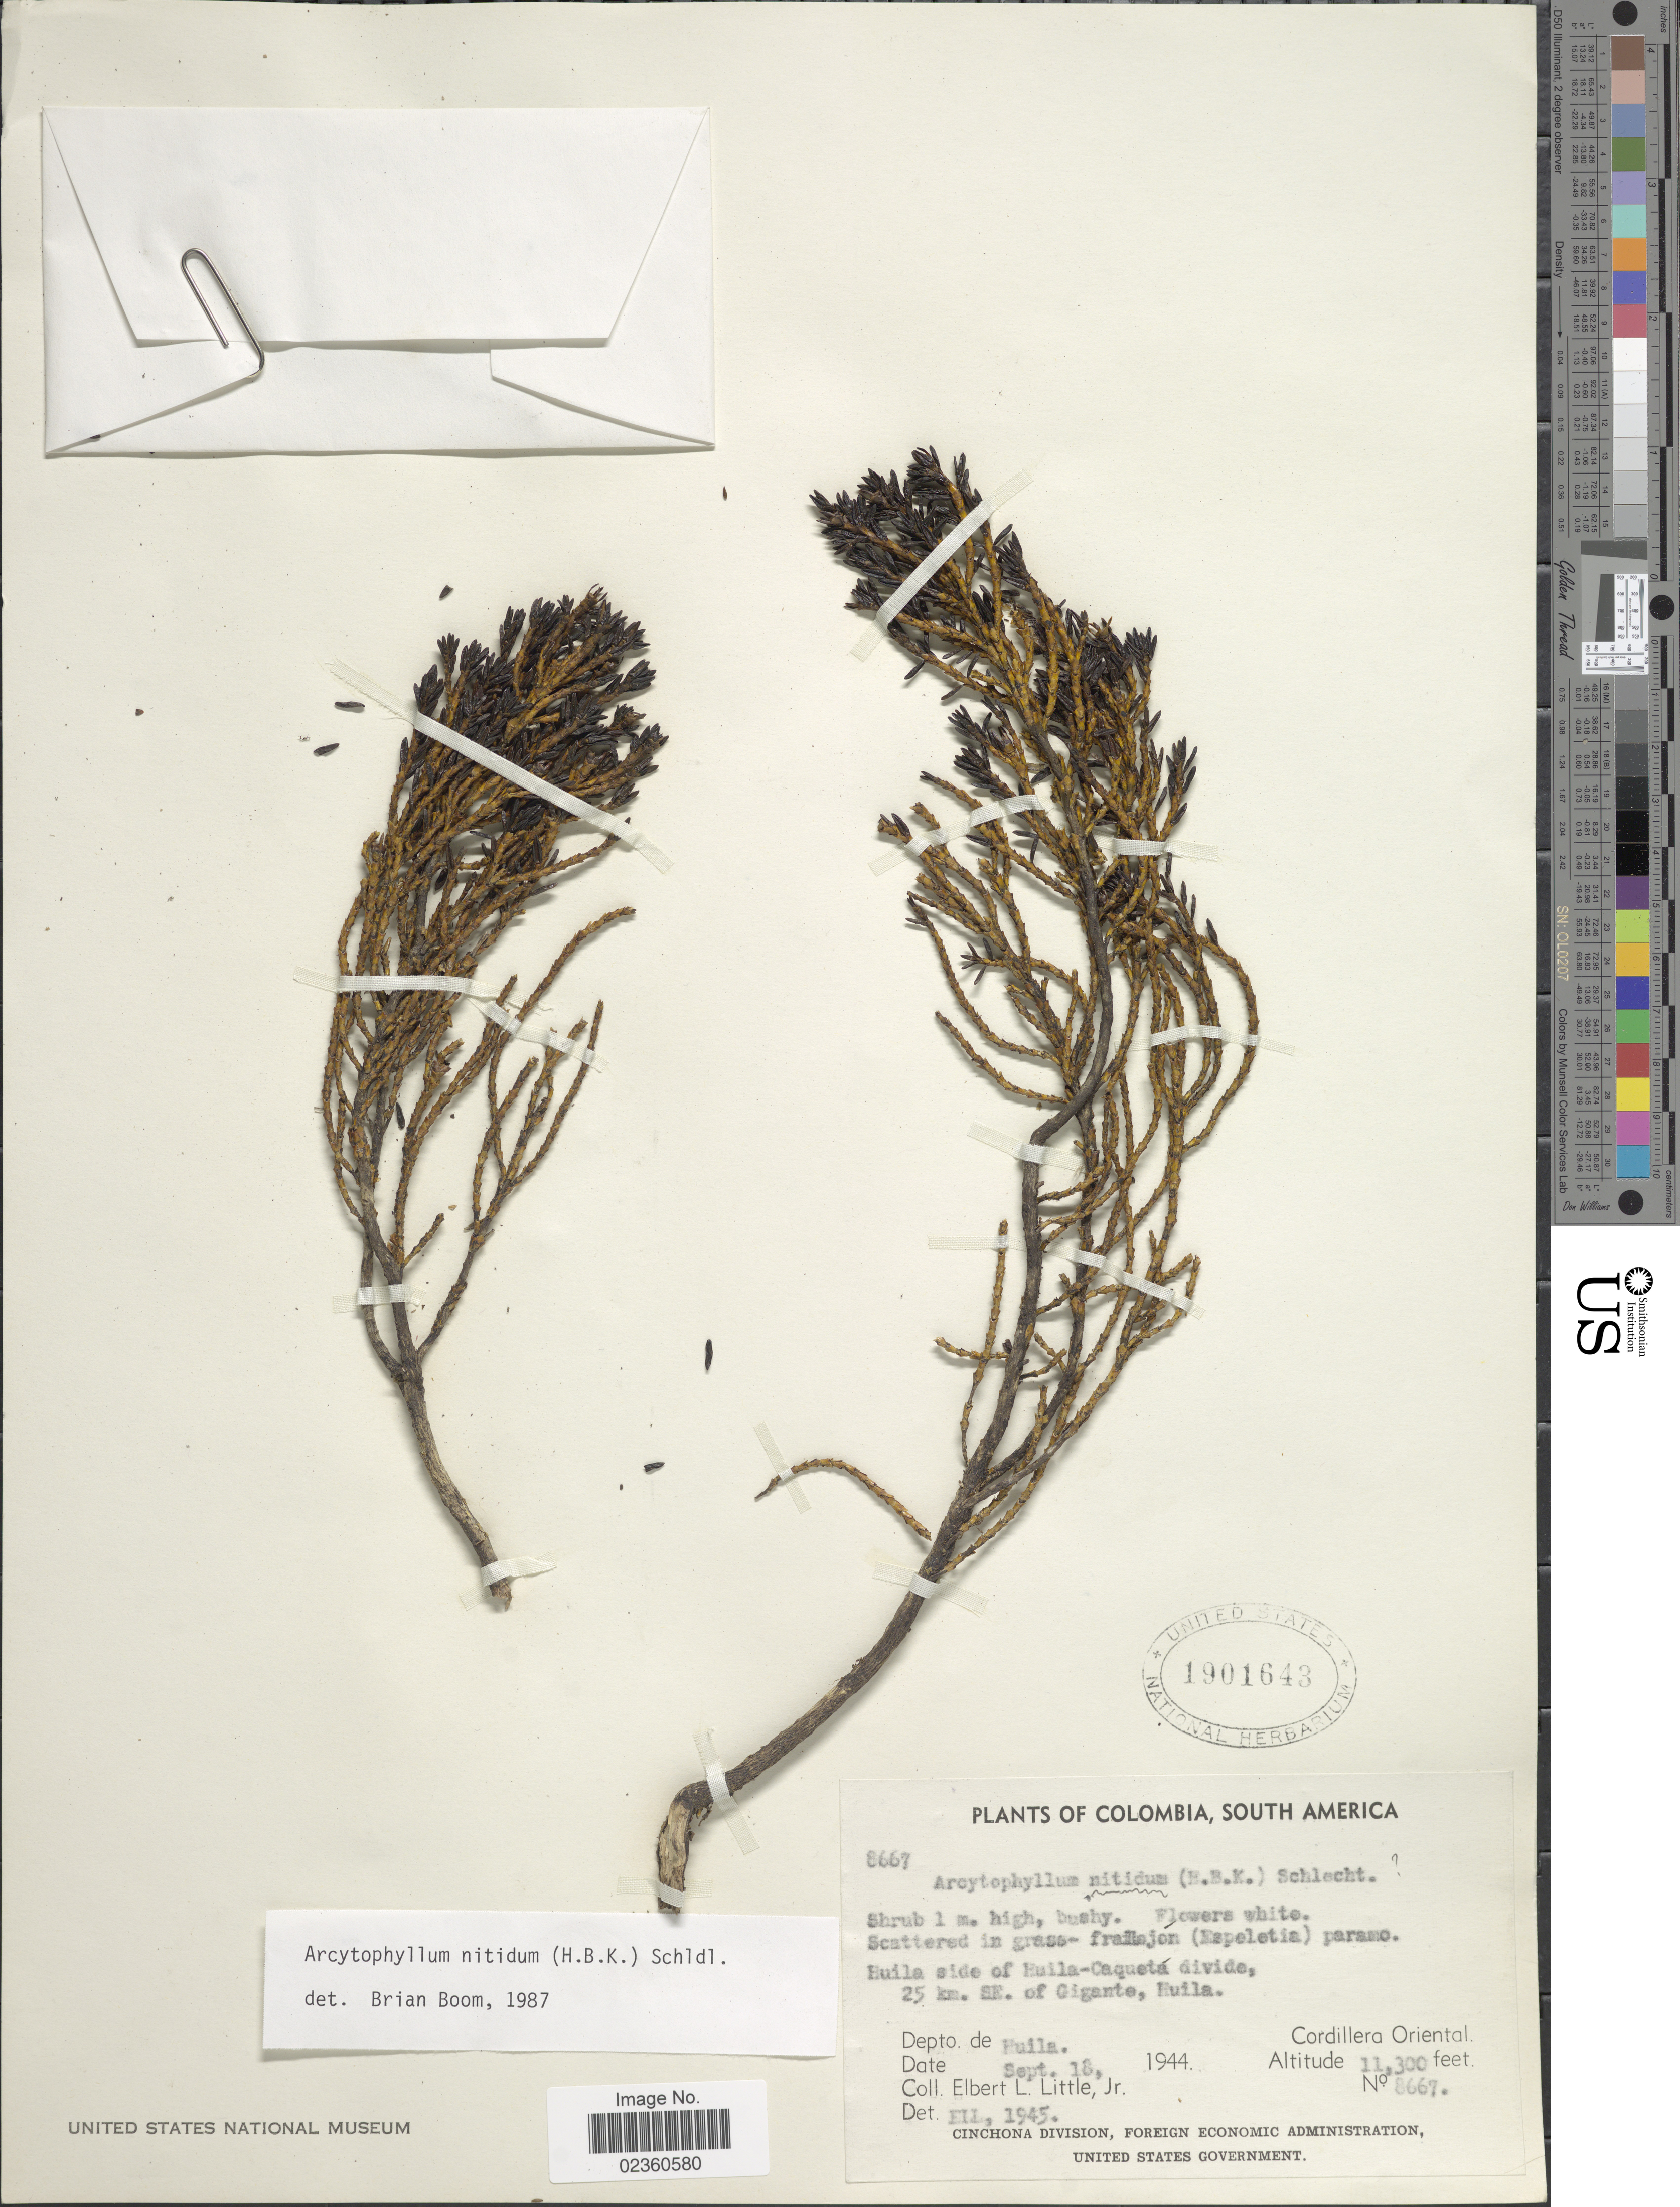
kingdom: Plantae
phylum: Tracheophyta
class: Magnoliopsida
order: Gentianales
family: Rubiaceae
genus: Arcytophyllum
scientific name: Arcytophyllum nitidum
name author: (Kunth) Schltdl.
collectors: E. L. Little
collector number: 8667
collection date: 1944-09-18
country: Colombia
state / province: Huila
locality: Huila side of Huila-Caquetá divide, 25 km SE of Gigante, Huila, Depto de Huila, Cordillera Oriental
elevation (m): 3444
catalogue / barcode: US 1901643